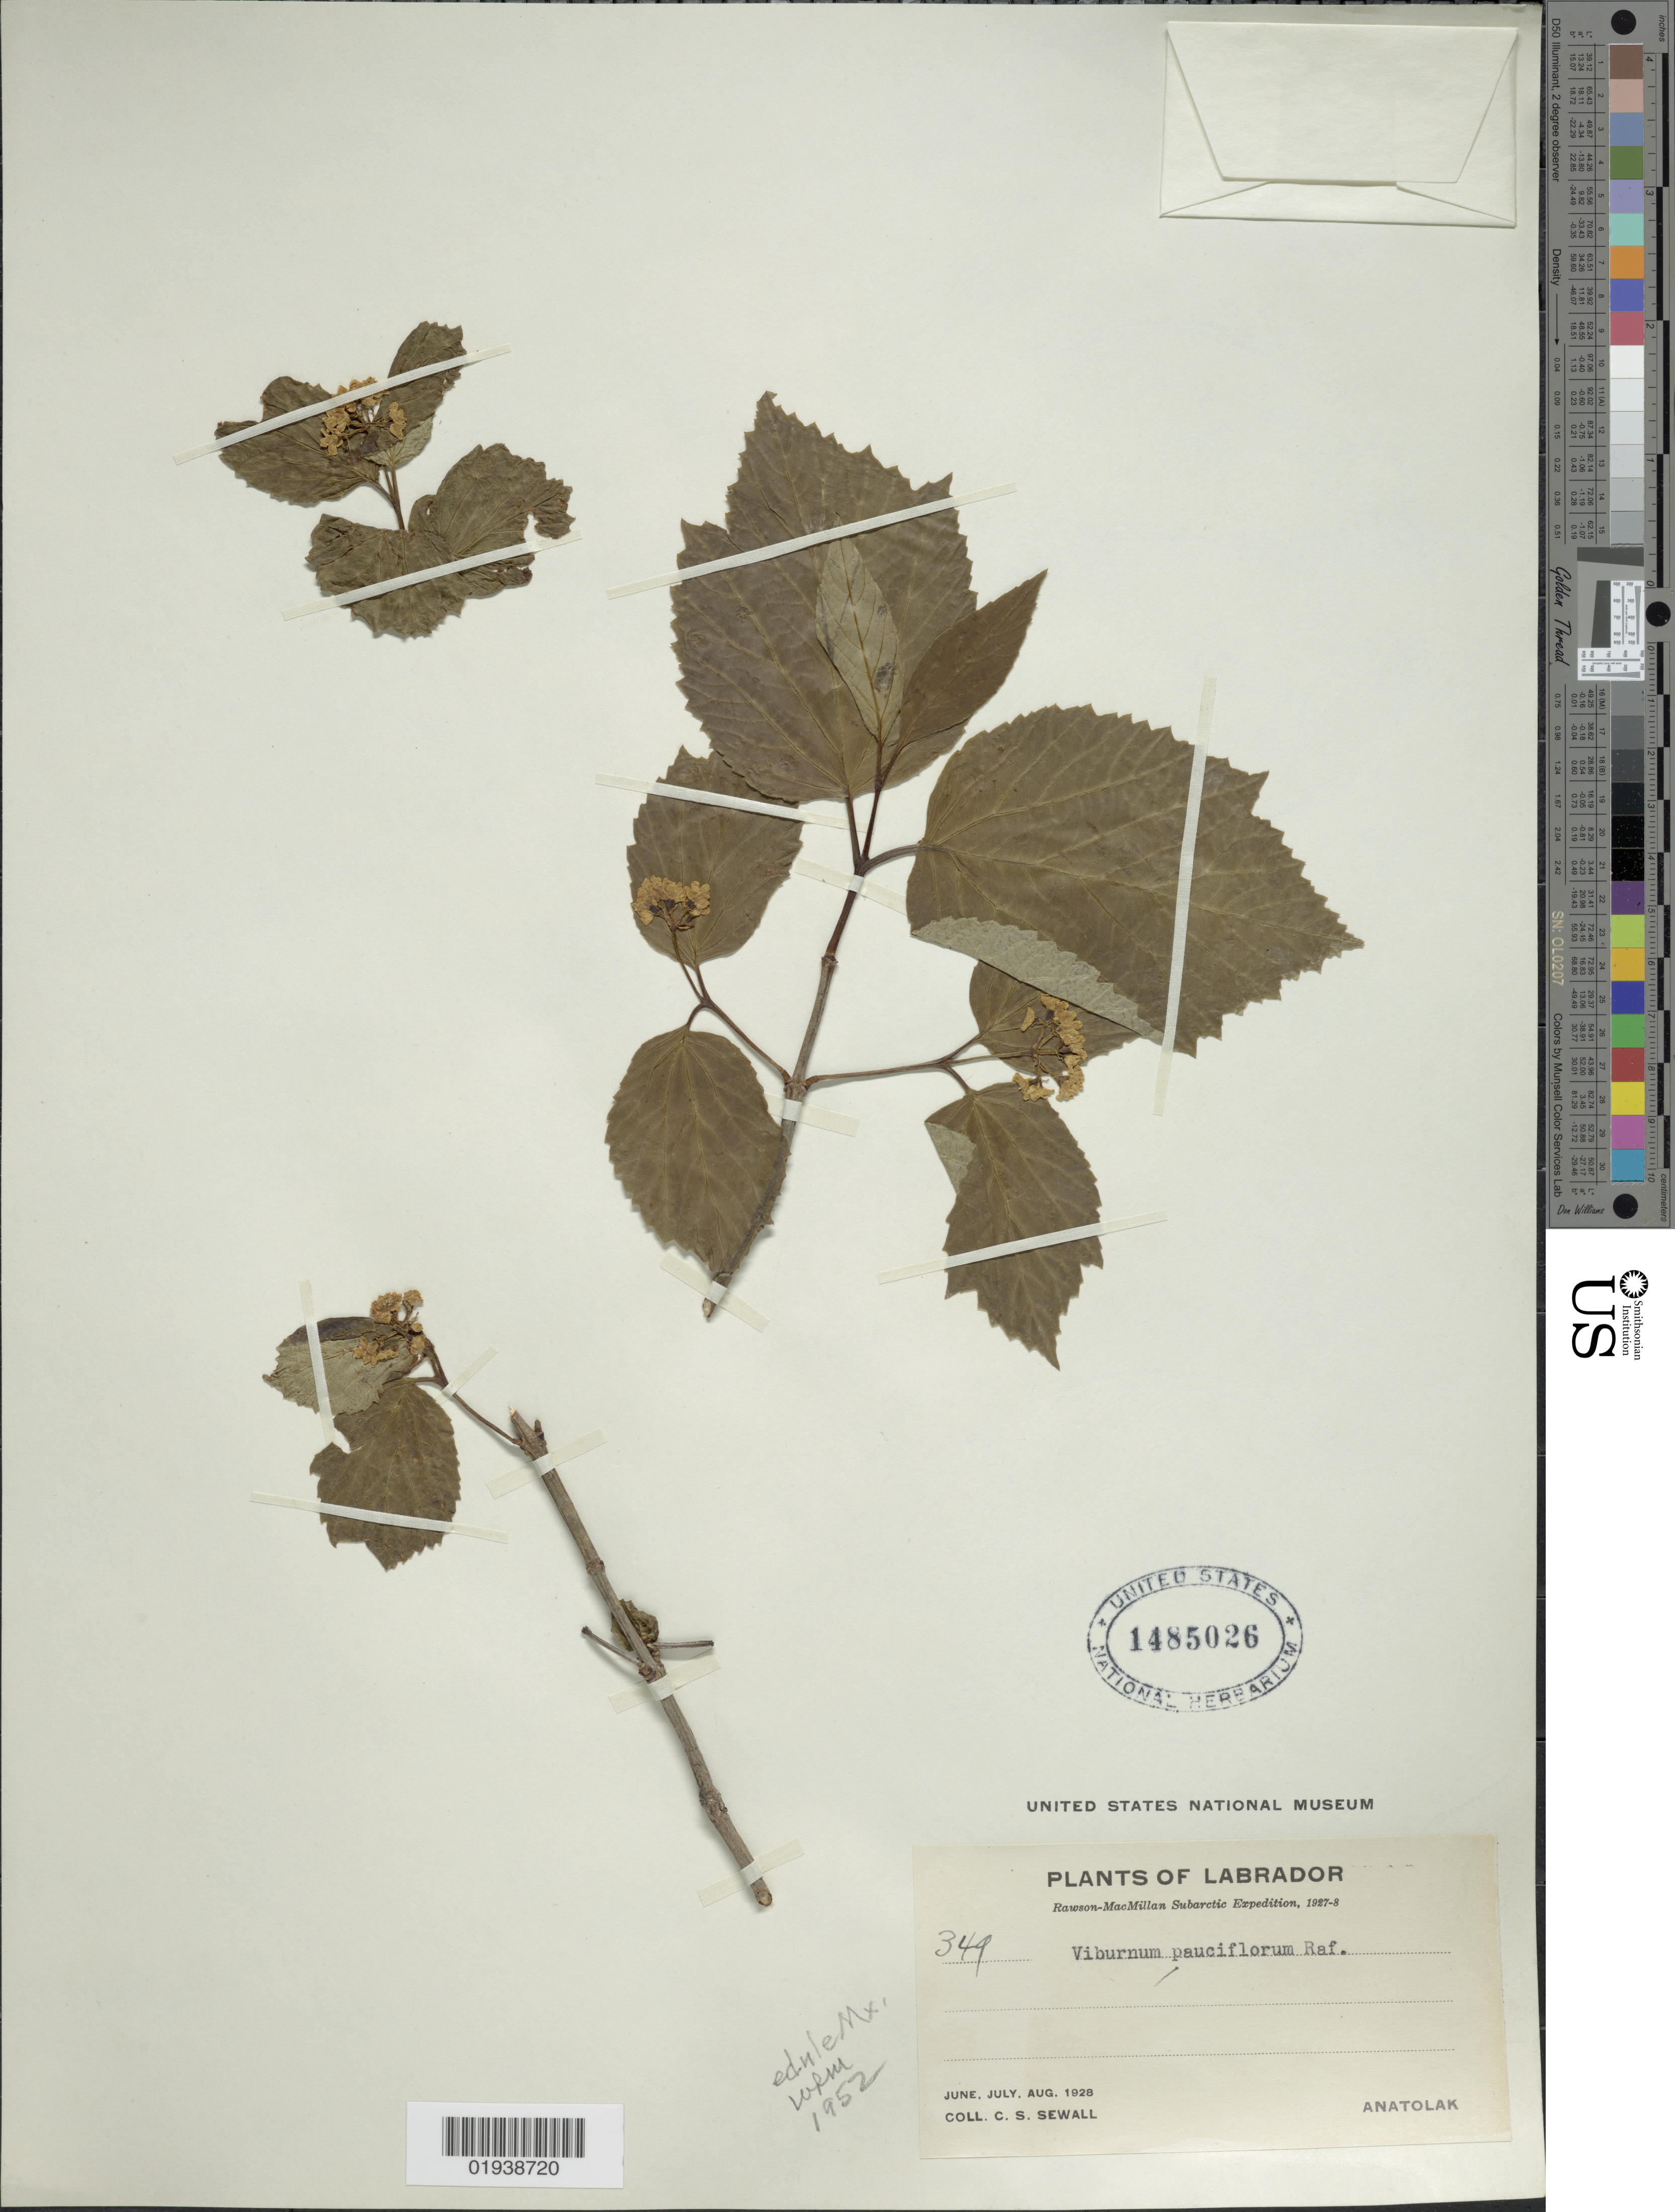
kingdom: Plantae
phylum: Tracheophyta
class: Magnoliopsida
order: Dipsacales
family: Viburnaceae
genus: Viburnum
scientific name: Viburnum edule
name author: (Michx.) Raf.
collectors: C. Sewall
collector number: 349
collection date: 1928-06/1928-08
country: Canada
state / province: Newfoundland and Labrador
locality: Labrador. Subarctic. Anatolak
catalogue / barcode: US 1485026